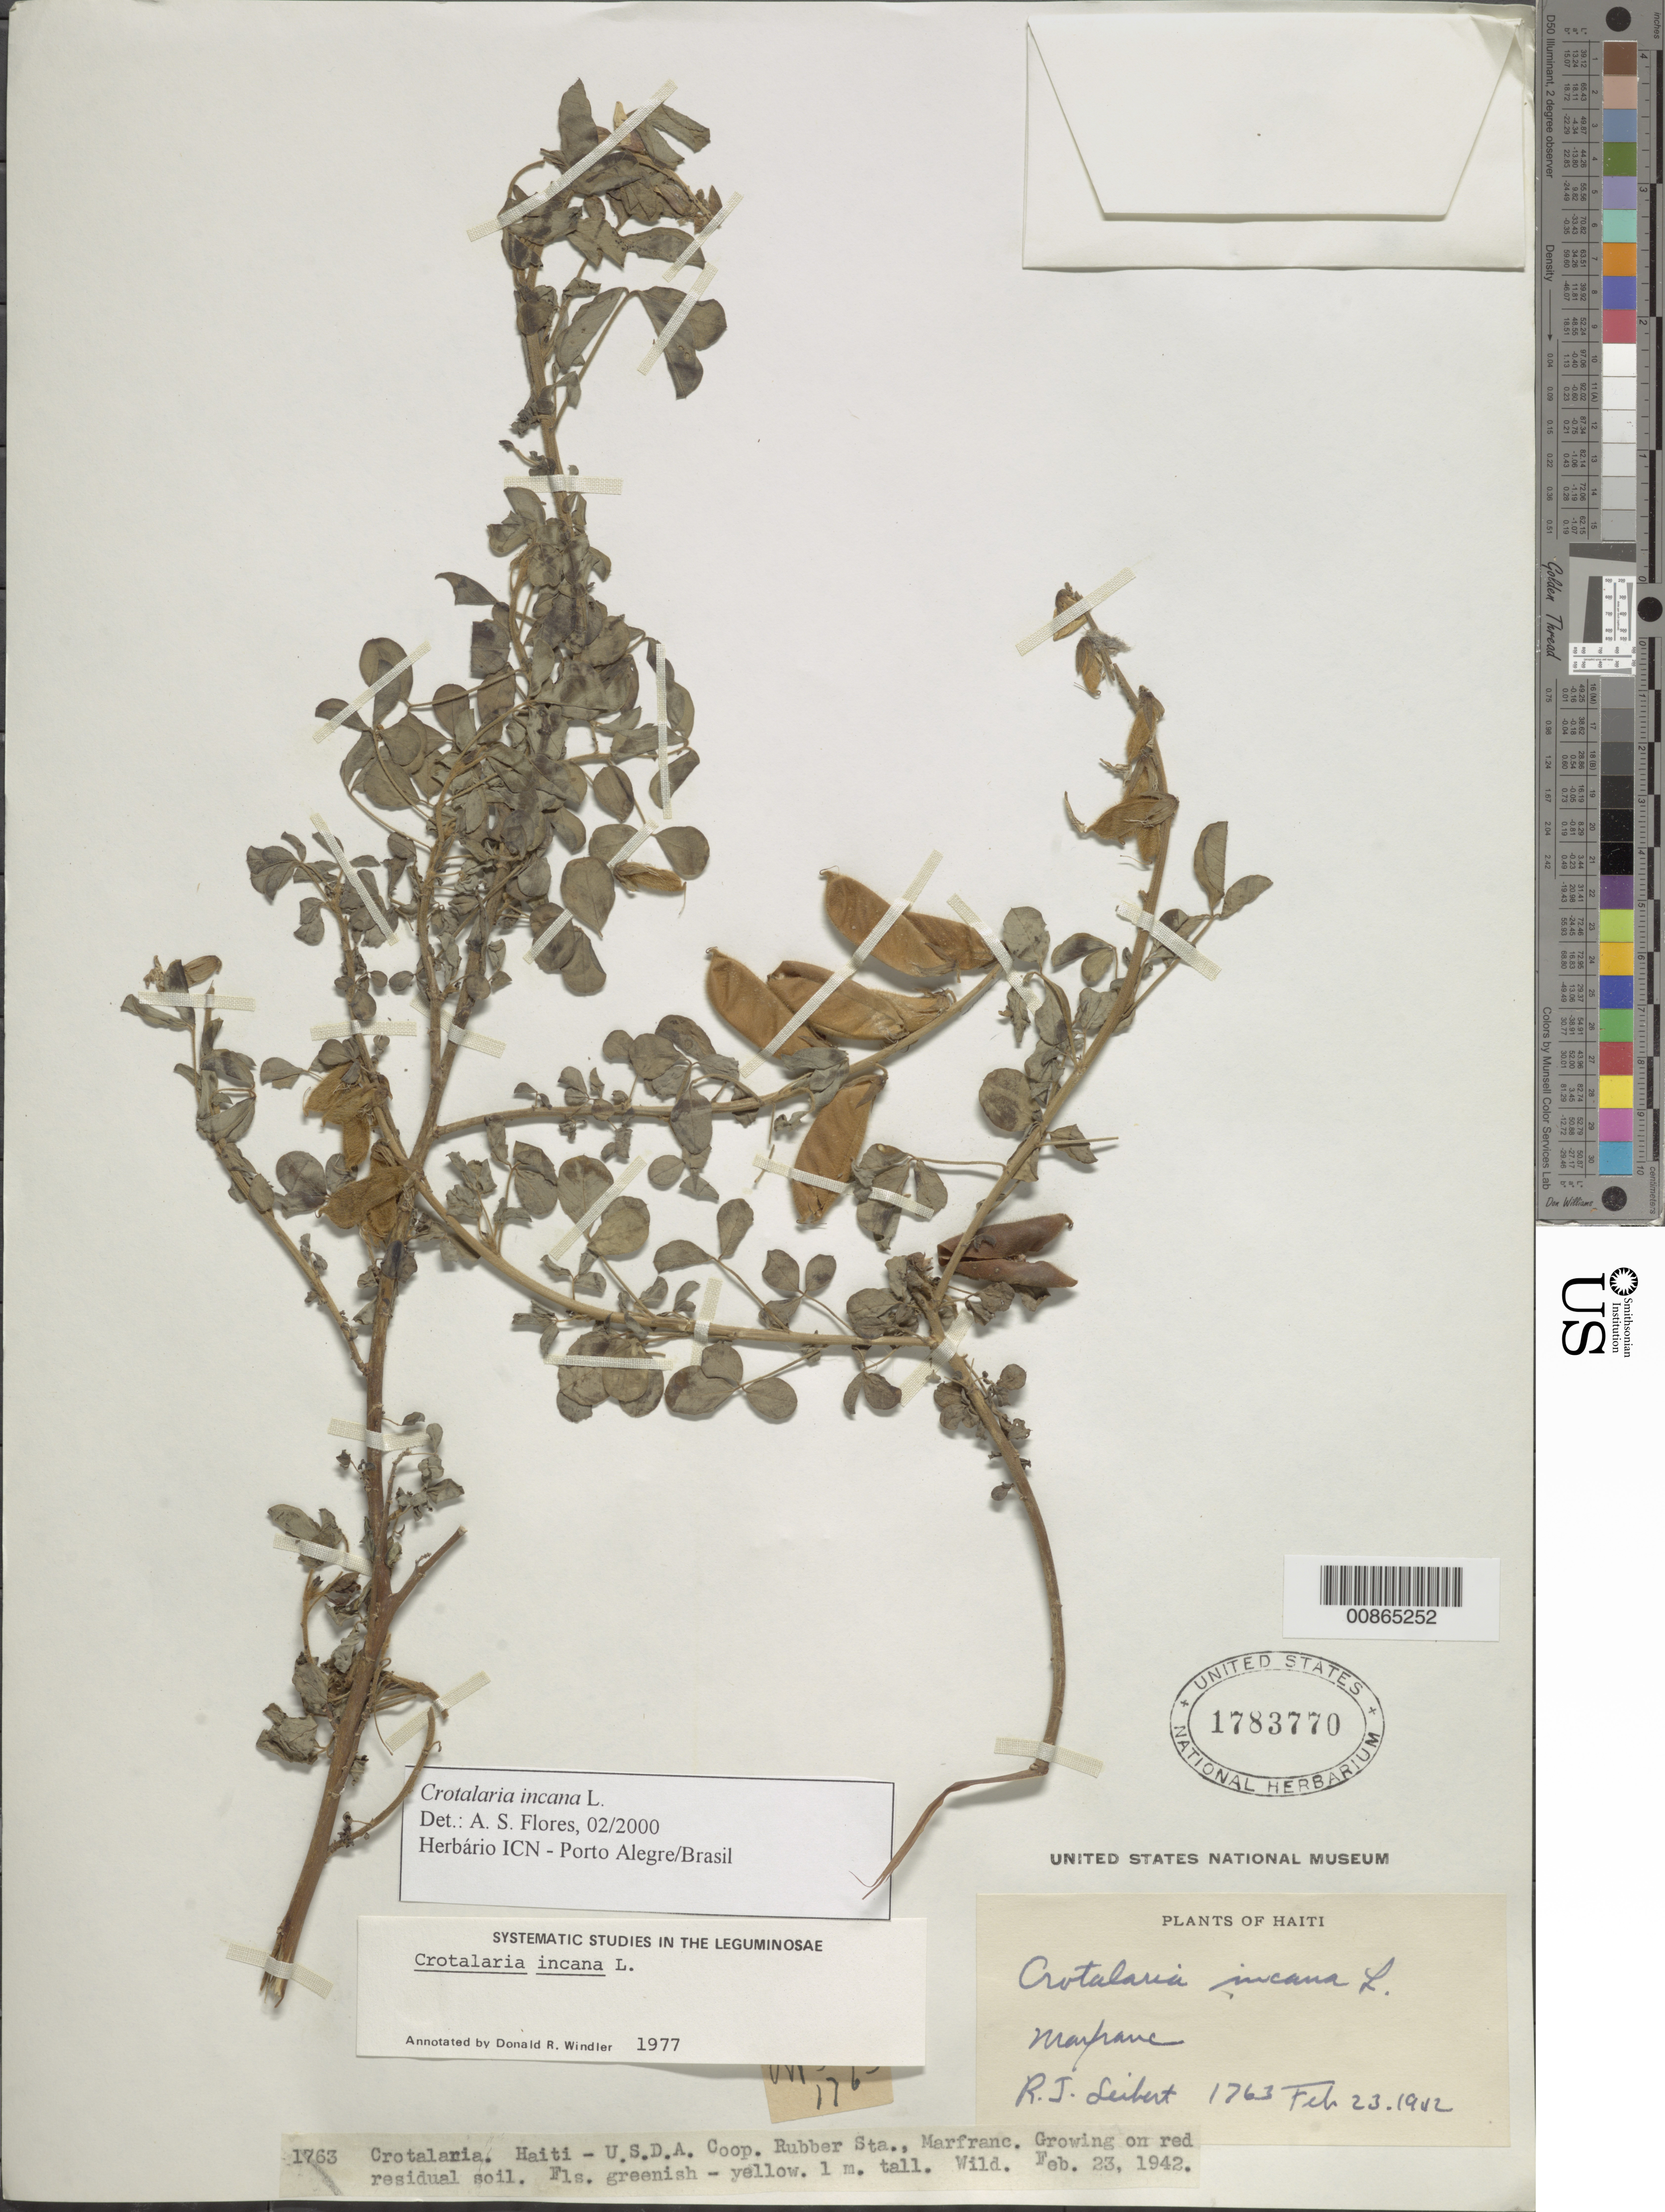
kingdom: Plantae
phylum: Tracheophyta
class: Magnoliopsida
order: Fabales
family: Fabaceae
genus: Crotalaria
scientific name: Crotalaria incana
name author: L.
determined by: Flores, A. S., (ICN), Universidade Federal do Rio Grande do Sul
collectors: R. J. Seibert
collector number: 1763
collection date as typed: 23 Feb 1942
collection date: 1942-02-23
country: Haiti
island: Hispaniola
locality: U.S.D.A. Coop. Rubber Sta., Marfranc.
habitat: Growing on red residual soil.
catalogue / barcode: US 1783770